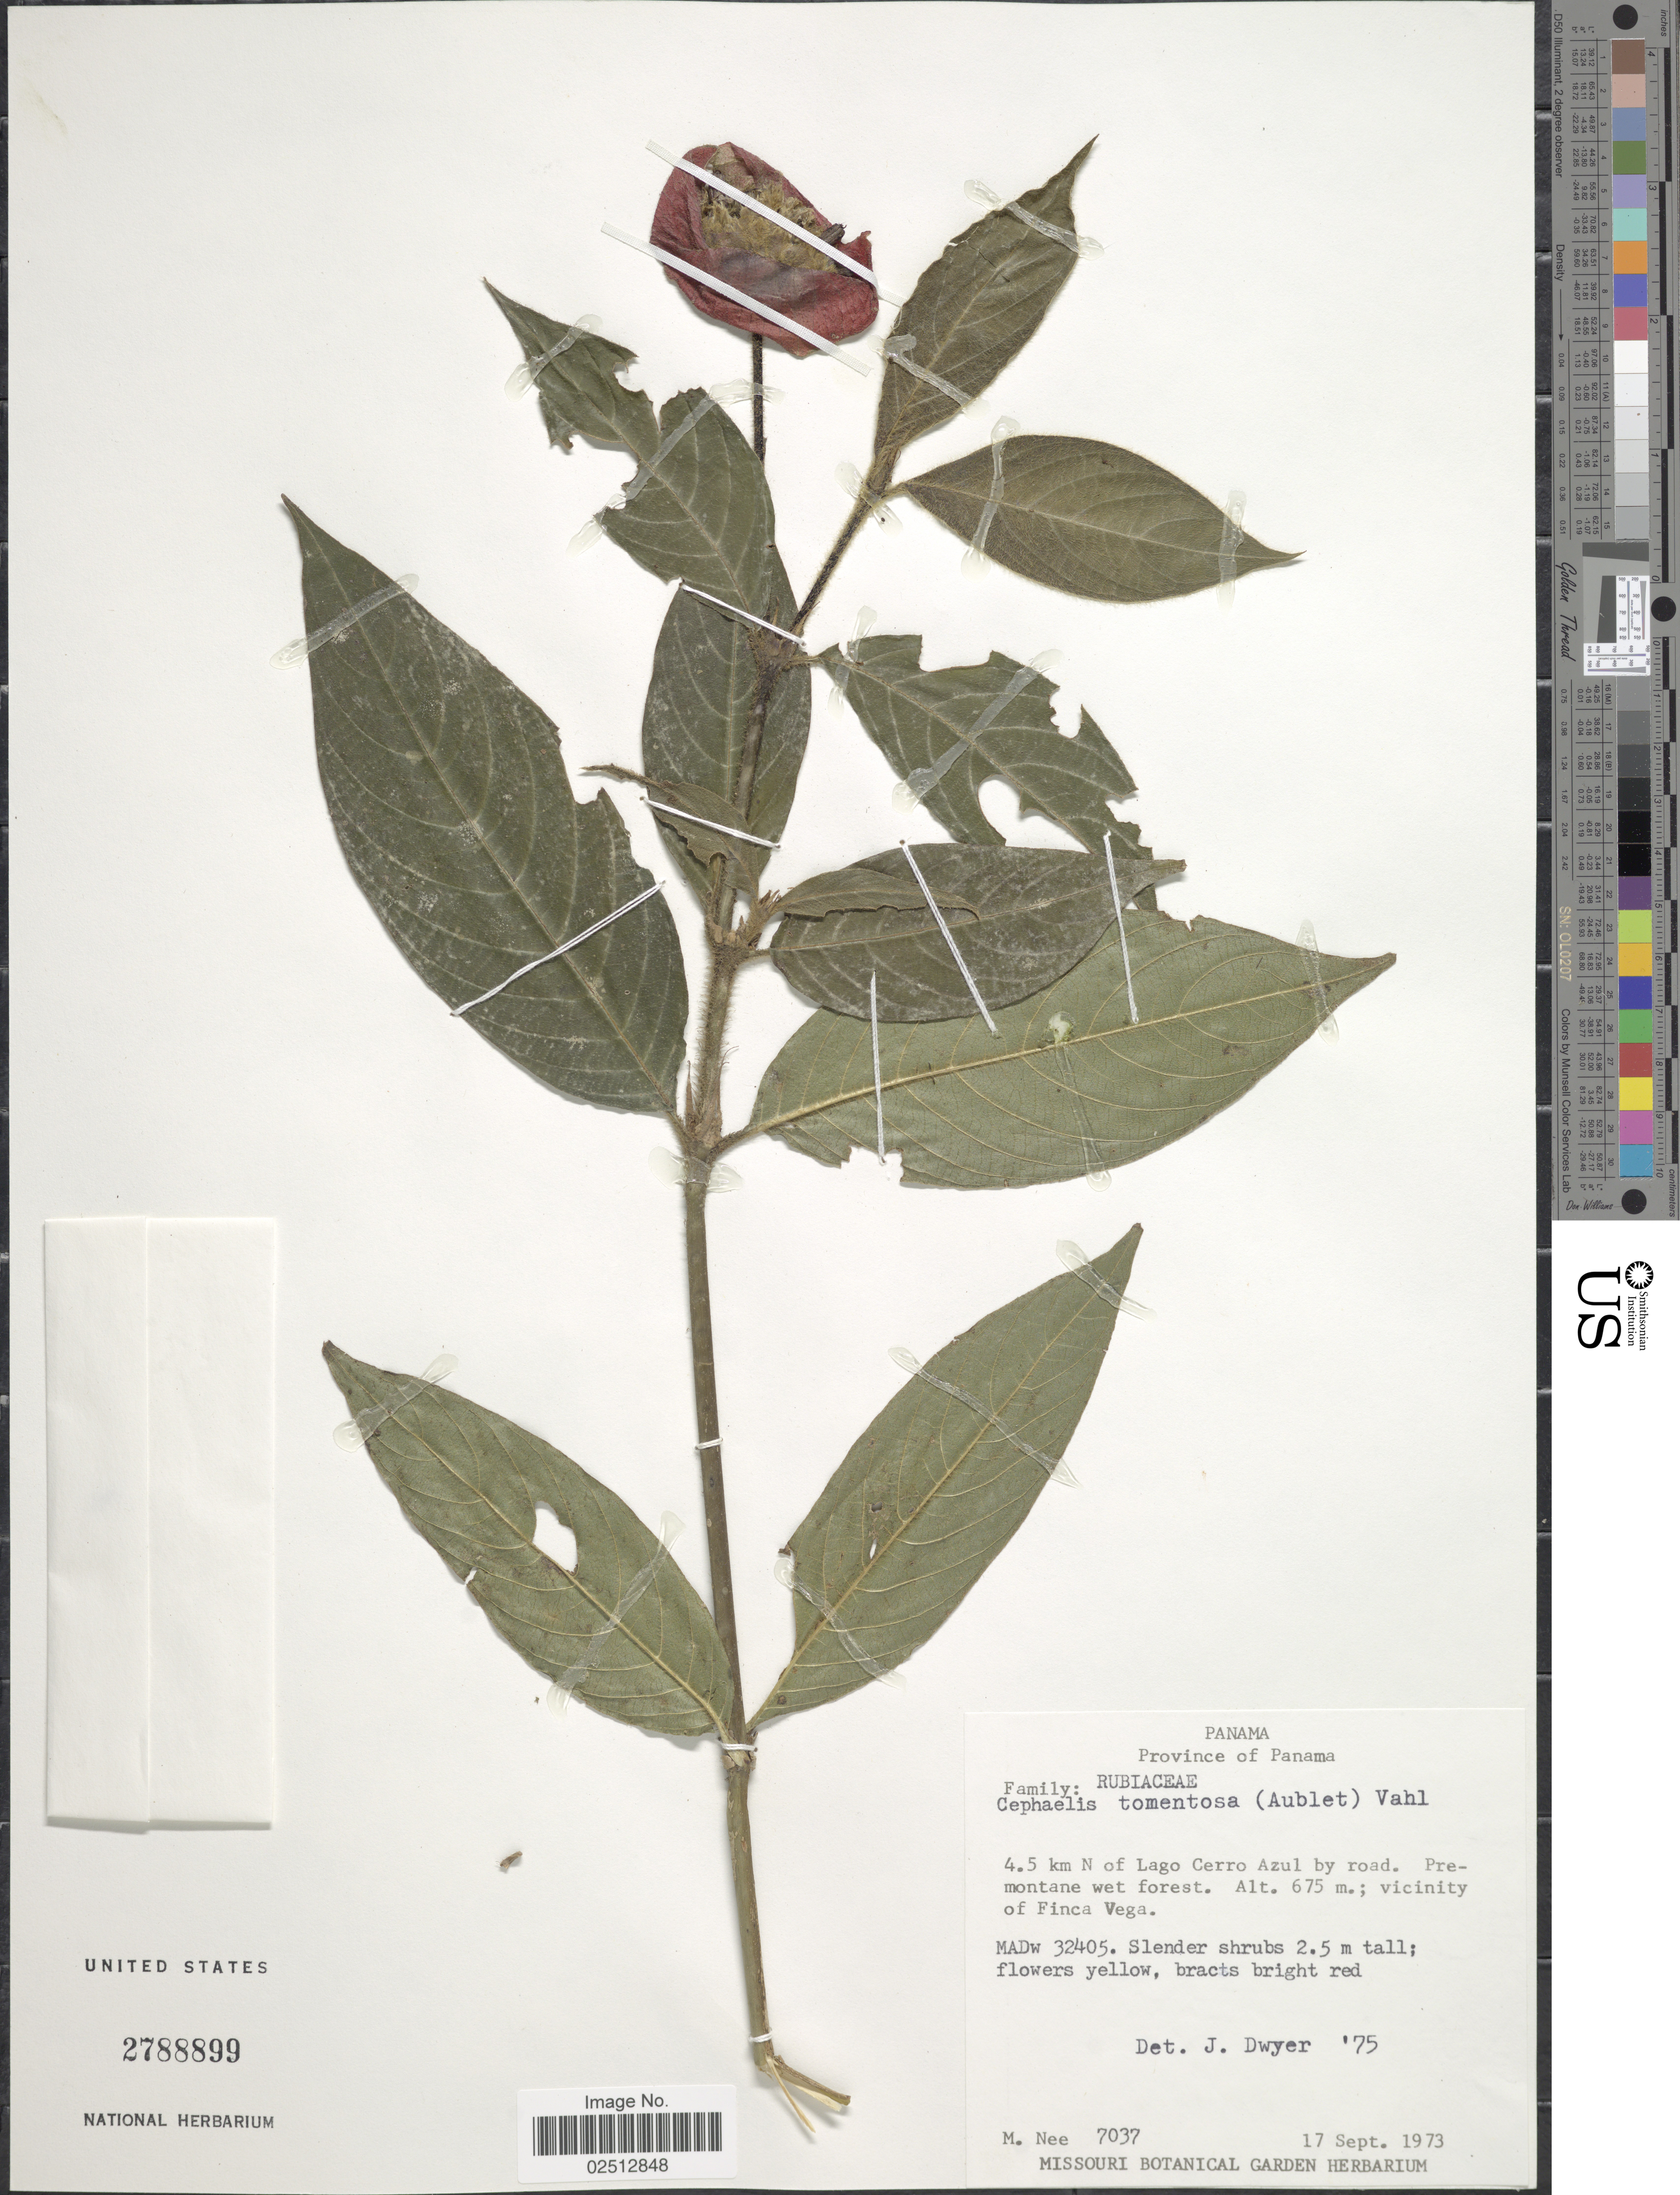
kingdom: Plantae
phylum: Tracheophyta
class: Magnoliopsida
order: Gentianales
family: Rubiaceae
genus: Psychotria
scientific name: Psychotria poeppigiana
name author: Müll. Arg.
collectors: M. Nee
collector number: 7037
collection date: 1973-09-17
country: Panama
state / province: Panamá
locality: Province of Panama. 4.5 km N of Lago Cerro Azul by road. Vicinity of Finca Vega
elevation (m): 675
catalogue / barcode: US 2788899